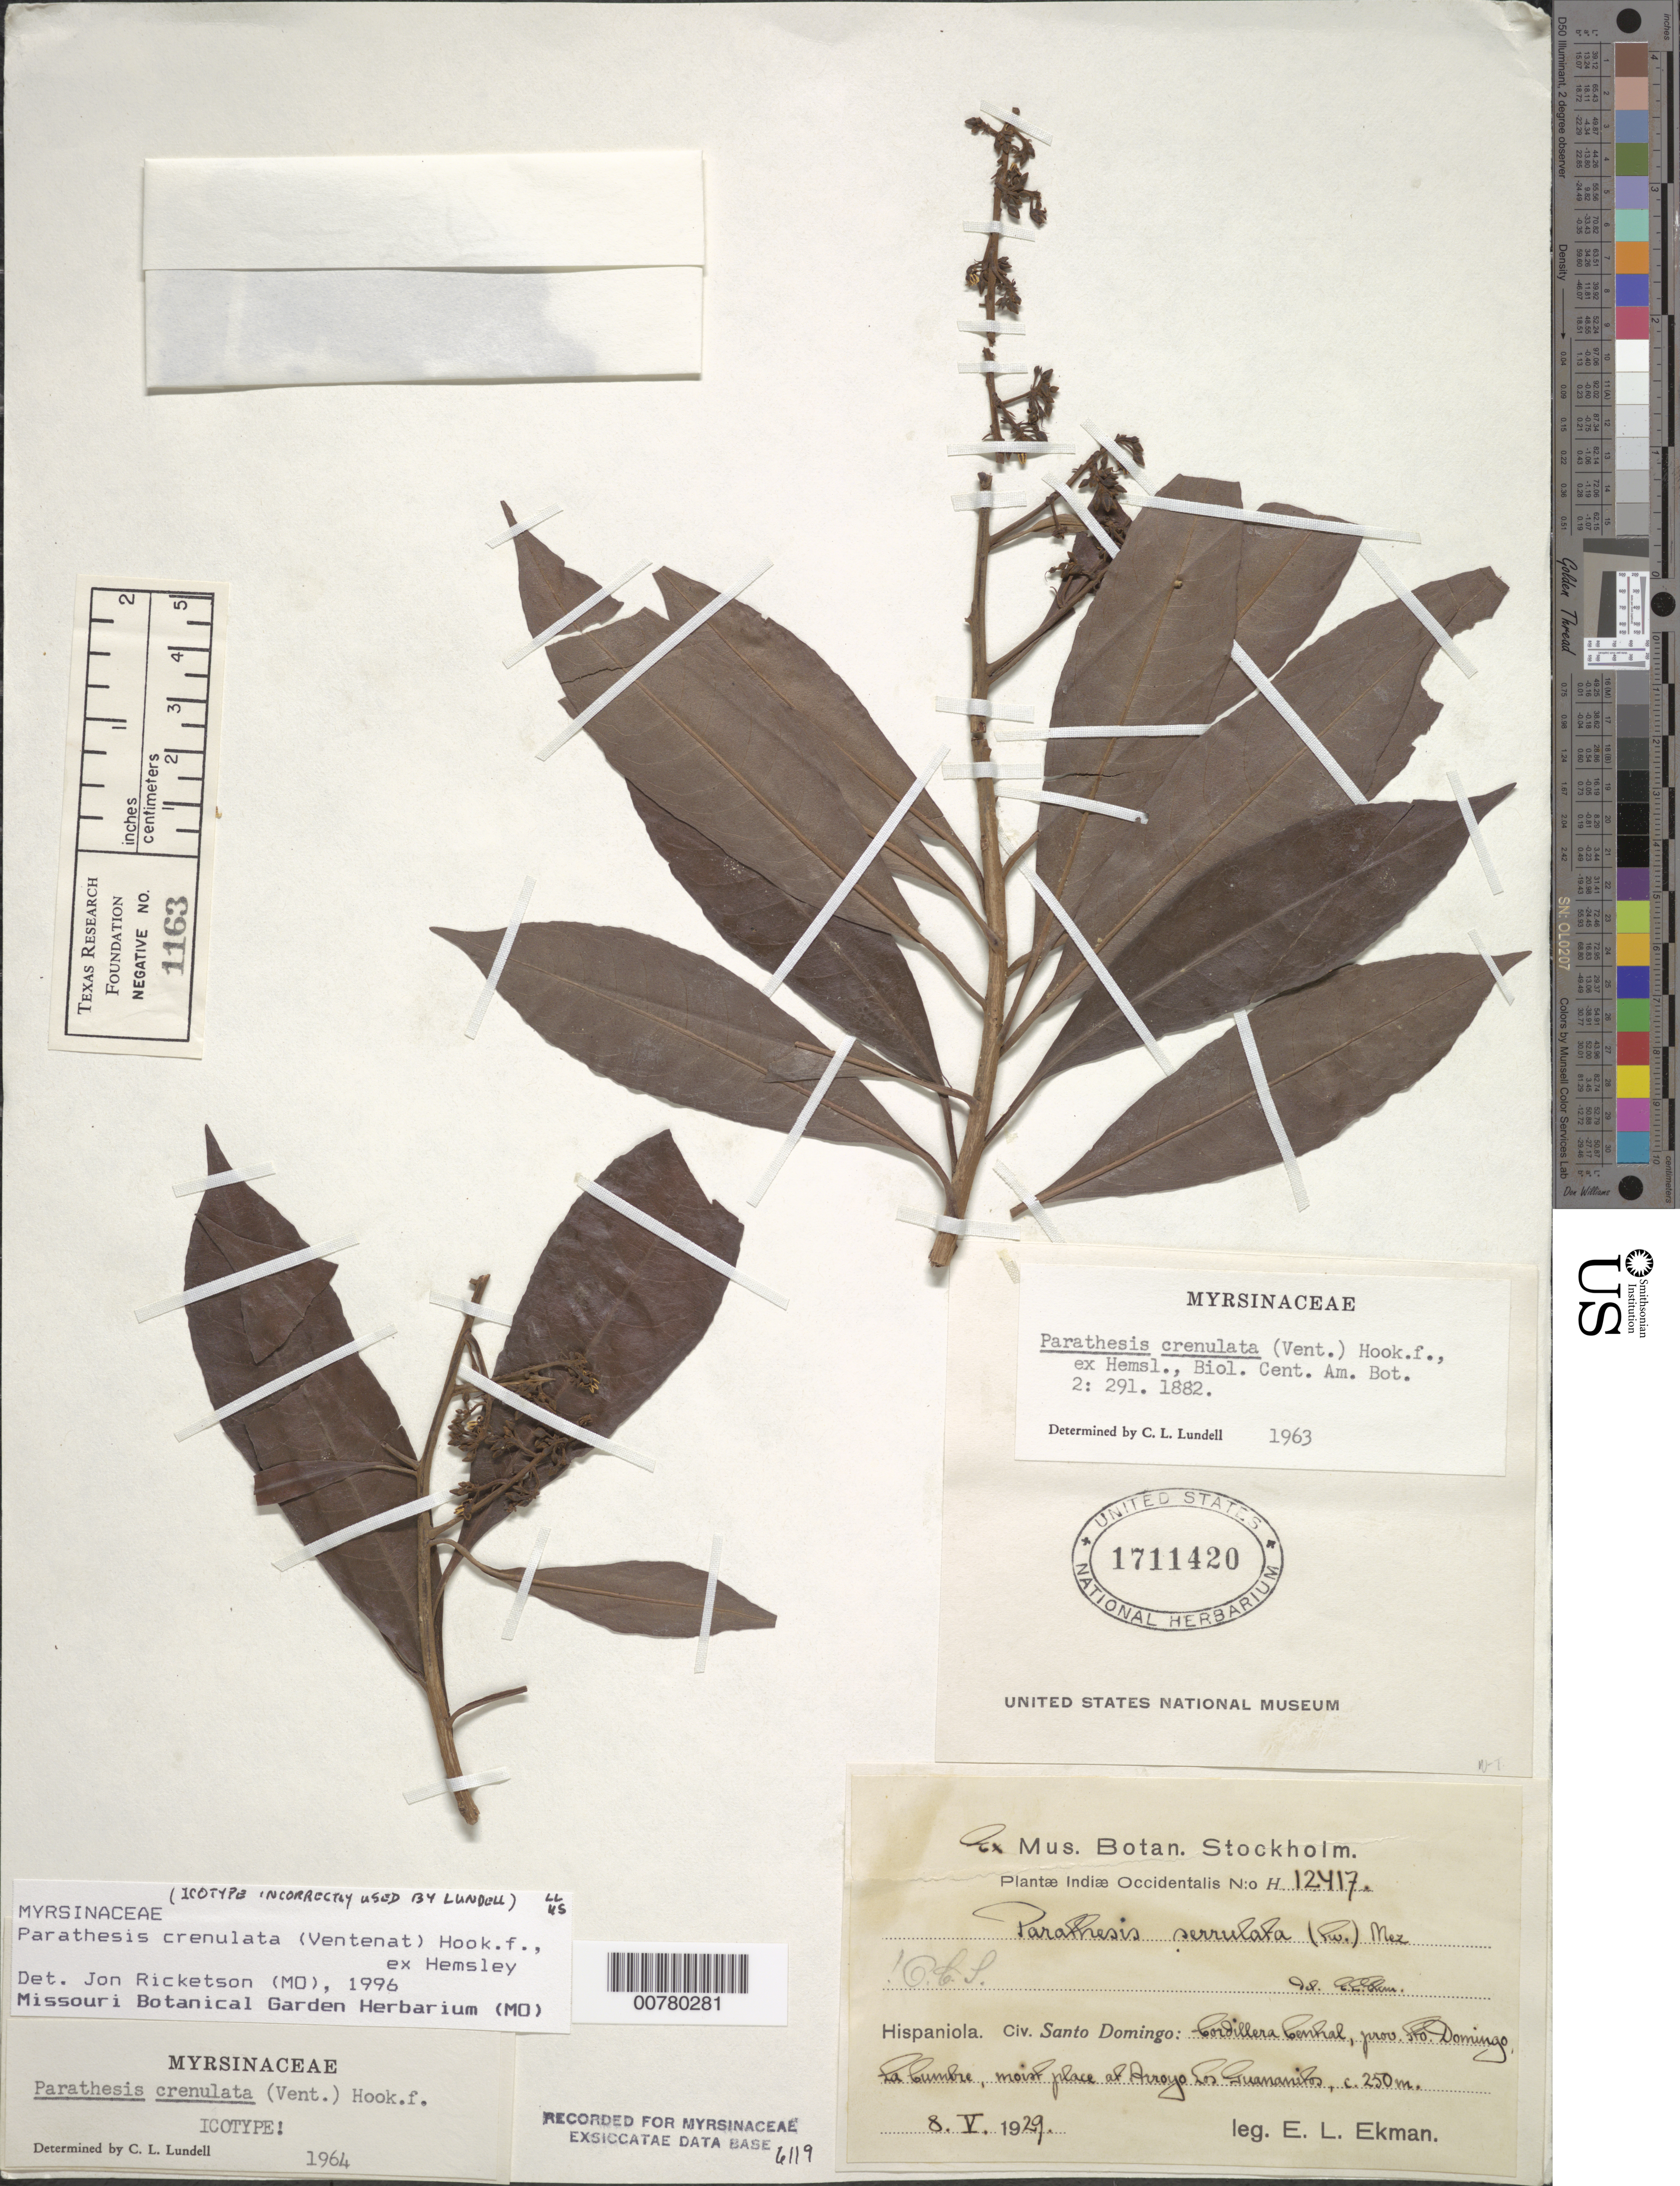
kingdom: Plantae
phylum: Tracheophyta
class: Magnoliopsida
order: Ericales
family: Primulaceae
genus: Parathesis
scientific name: Parathesis crenulata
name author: (Vent.) Hook. f. ex Hemsl.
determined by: Ricketson, Jon M., (MO), Missouri Botanical Garden (UNITED STATES)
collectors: E. L. Ekman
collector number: H 12417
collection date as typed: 08 May 1929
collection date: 1929-05-08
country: Dominican Republic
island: Hispaniola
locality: Province of Santo Domingo, Cordillera Central, La Cumbre, at Arroyo Los Guananitos.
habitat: Moist place.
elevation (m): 250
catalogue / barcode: US 1711420